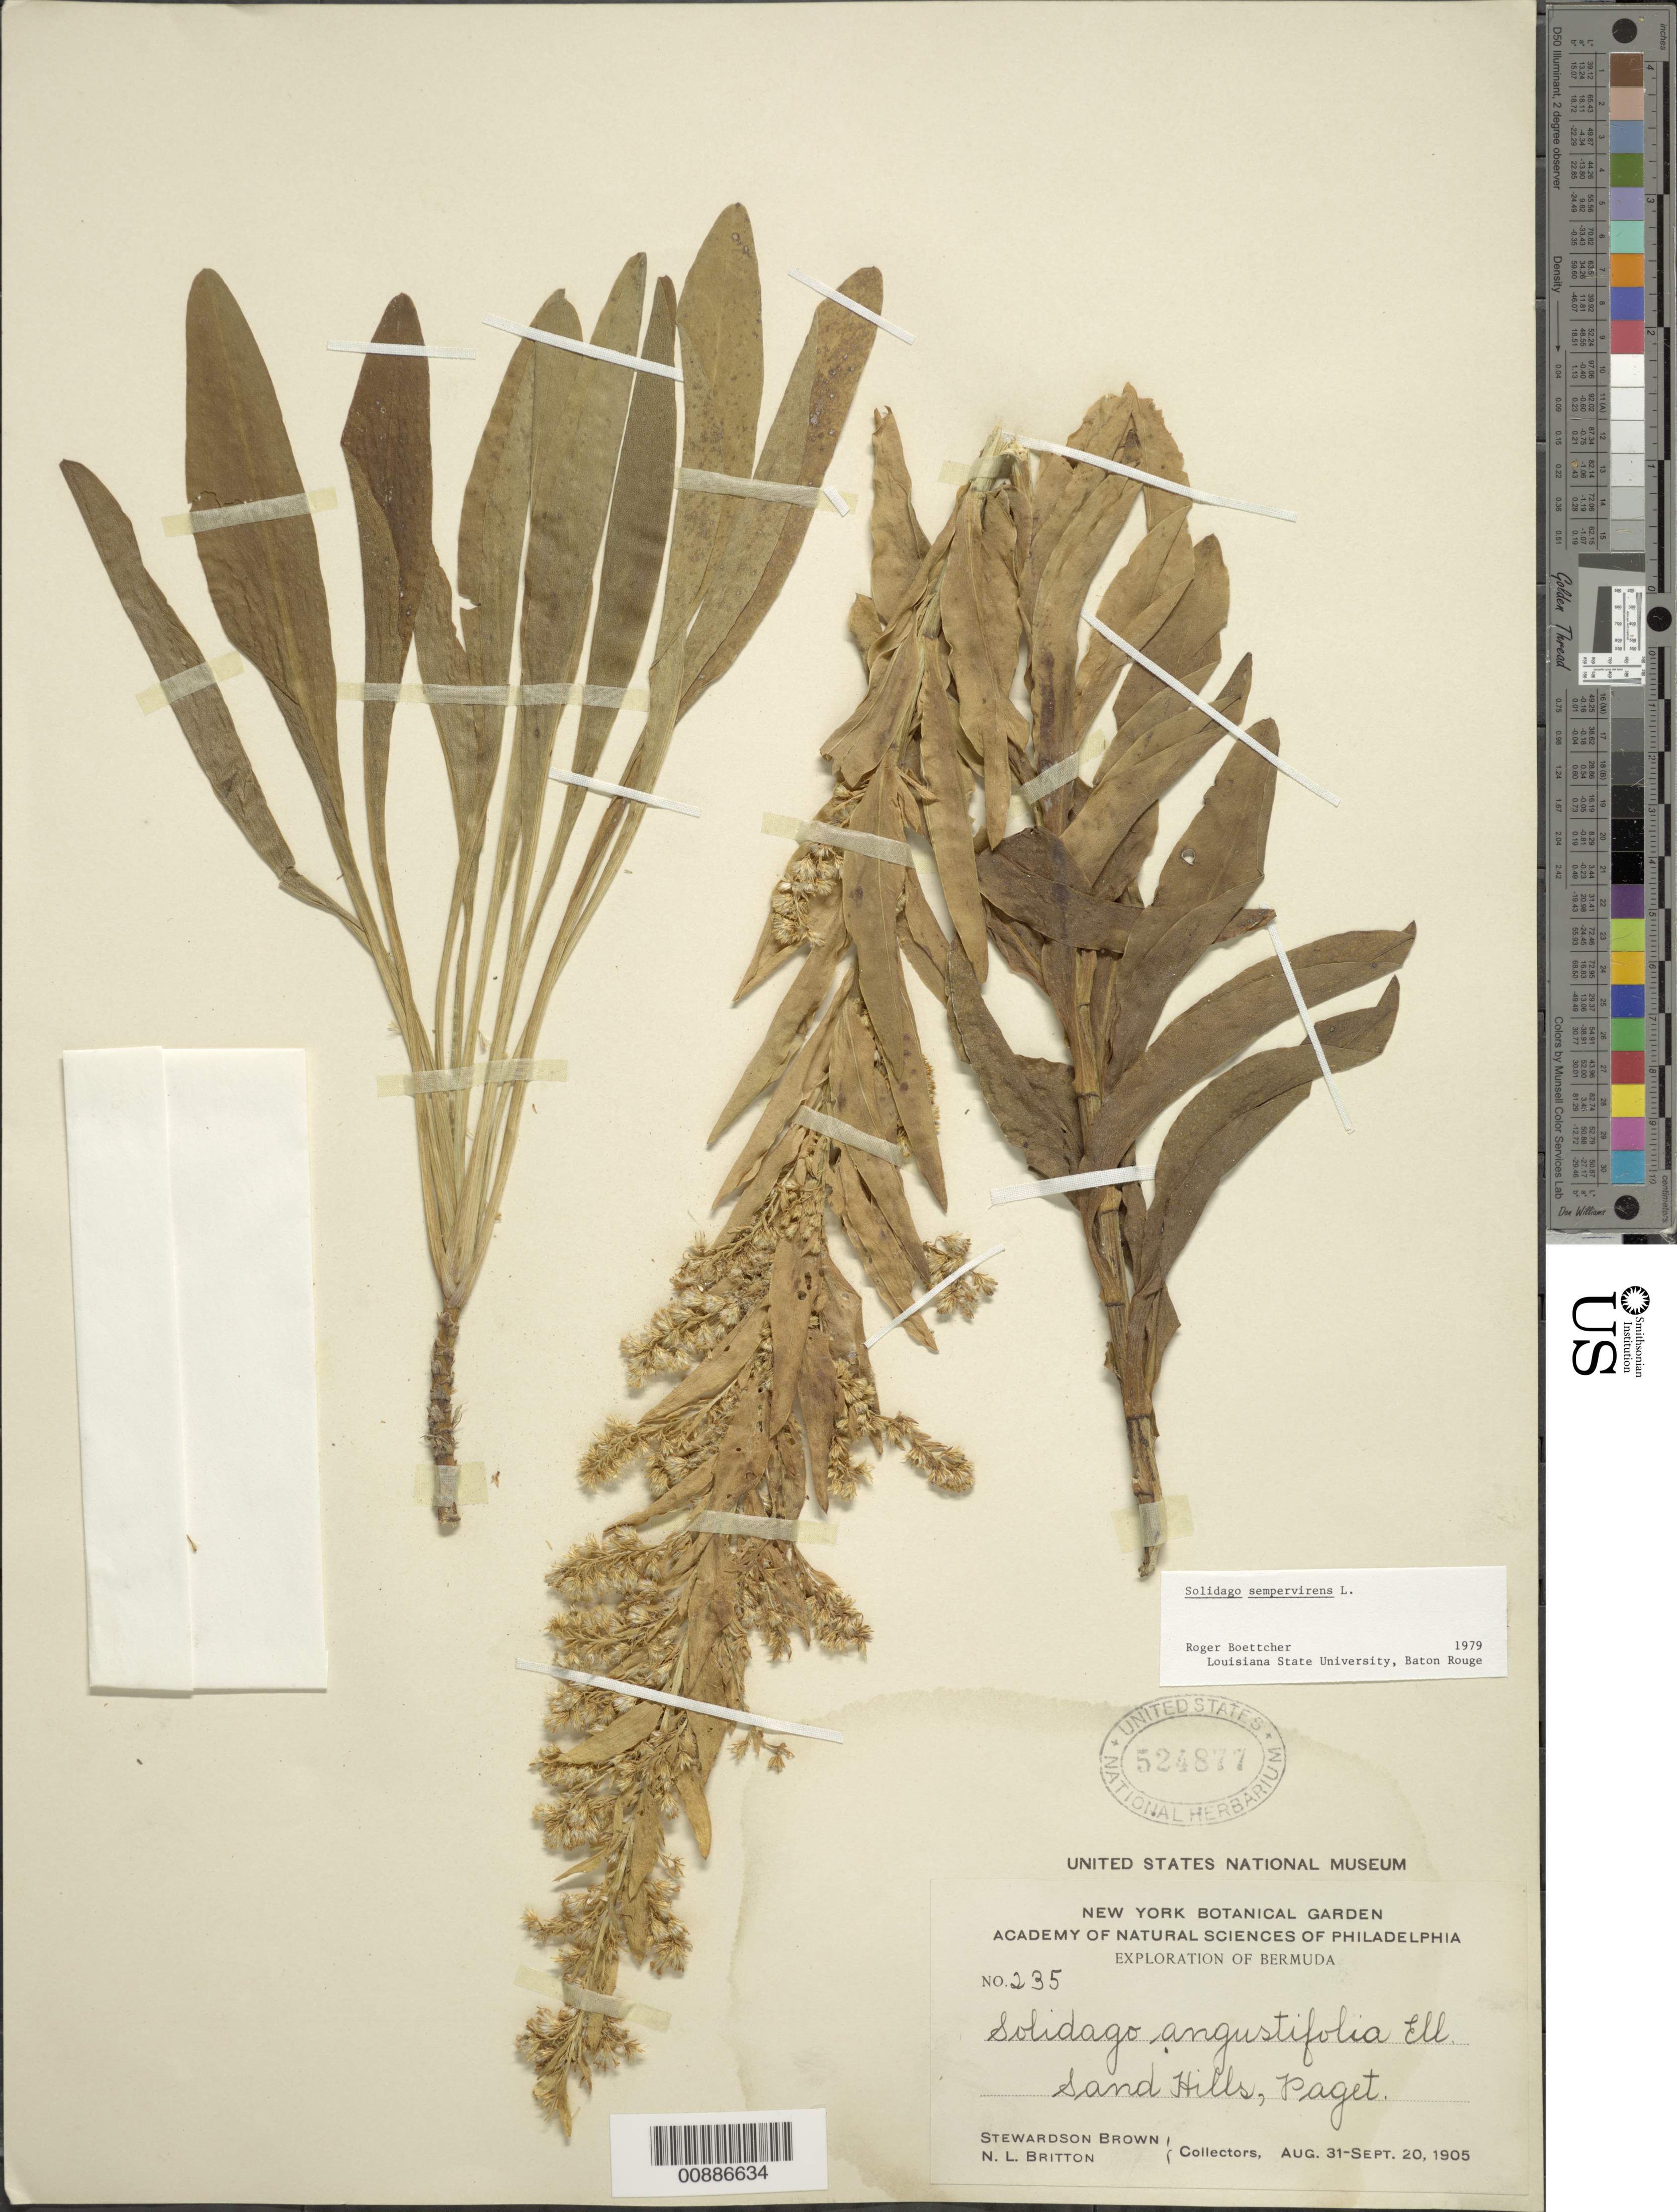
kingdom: Plantae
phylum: Tracheophyta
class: Magnoliopsida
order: Asterales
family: Asteraceae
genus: Solidago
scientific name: Solidago sempervirens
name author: L.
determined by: Boesoek, R. S.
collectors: S. Brown & N. Britton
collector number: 235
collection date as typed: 31 Aug 1905 to 20 Sep 1905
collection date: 1905-08-31/1905-09-20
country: Bermuda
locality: Paget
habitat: Sand Hills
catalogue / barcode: US 524877